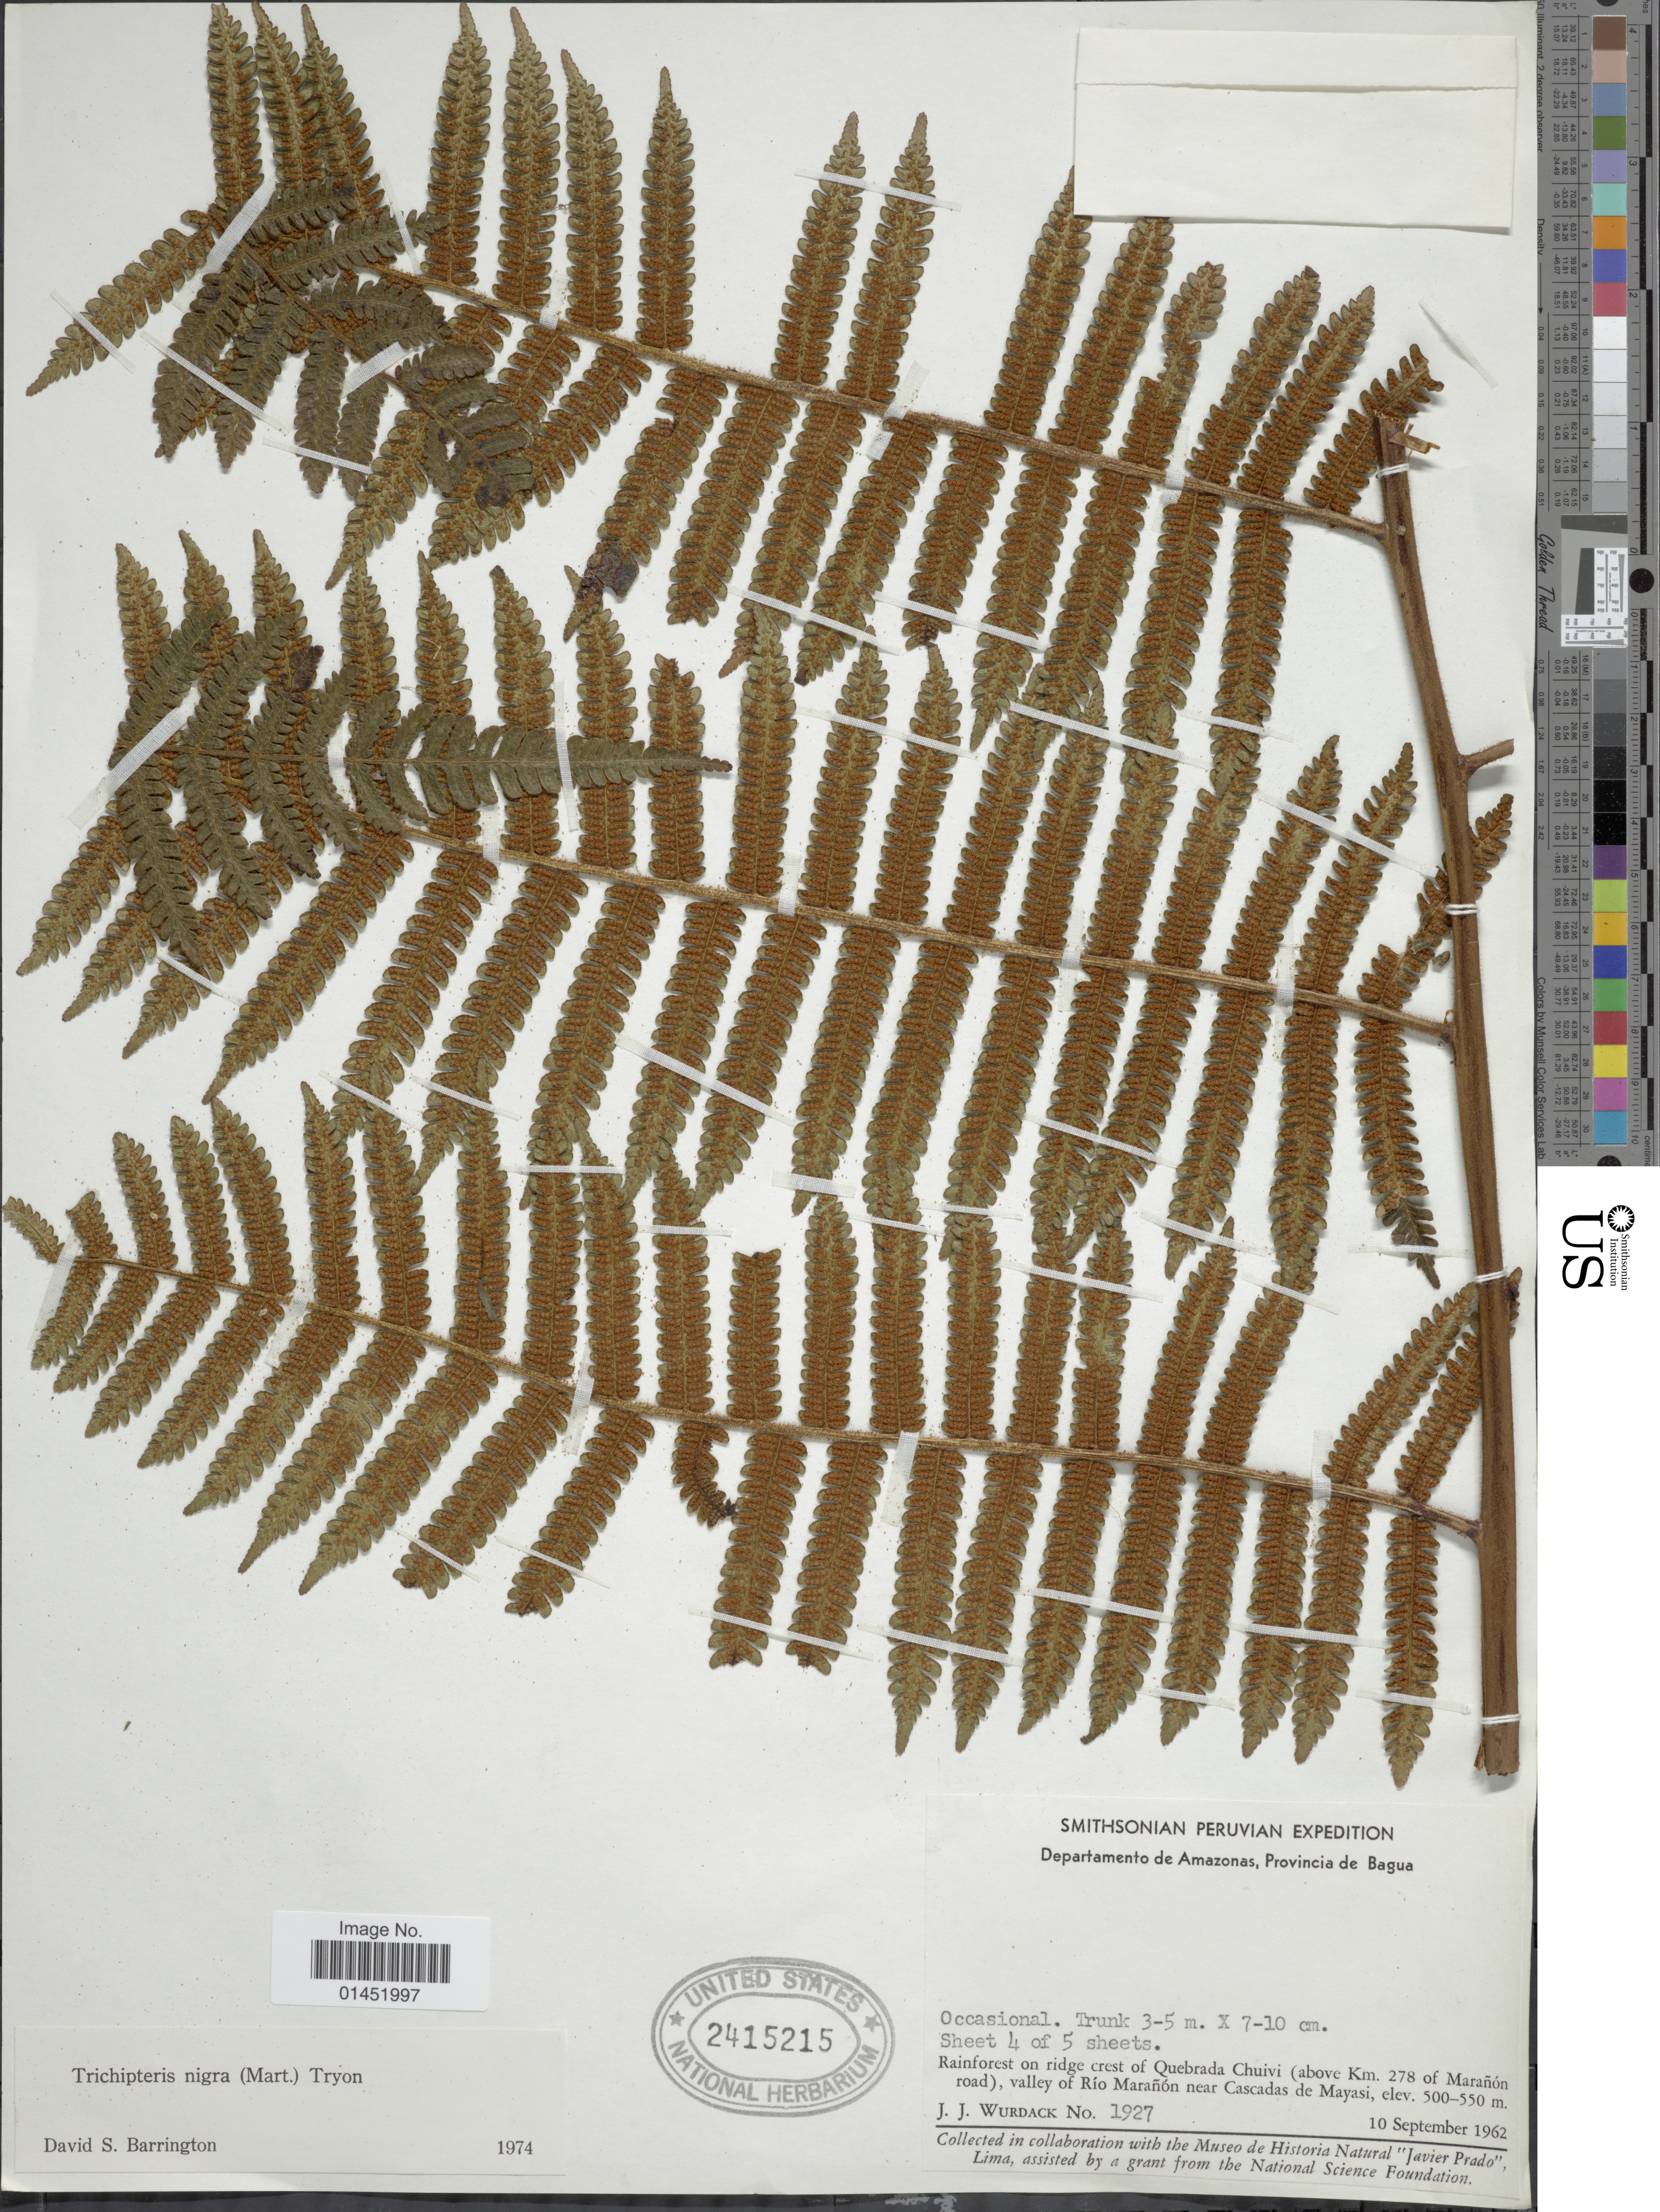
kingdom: Plantae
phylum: Tracheophyta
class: Polypodiopsida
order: Cyatheales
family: Cyatheaceae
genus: Cyathea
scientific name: Cyathea lasiosora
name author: (Mett. ex Kuhn) Domin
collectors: J. J. Wurdack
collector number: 1927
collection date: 1962-09-10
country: Peru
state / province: Amazonas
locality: Departamento de Amazonas, Provincia de bagua, Rainforest on ridge crest of Quebrada Chuivi (above Km 278 of Marañón road), valley of Río Marañón near Cascadas de Mayasi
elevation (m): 500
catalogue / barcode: US 2415215